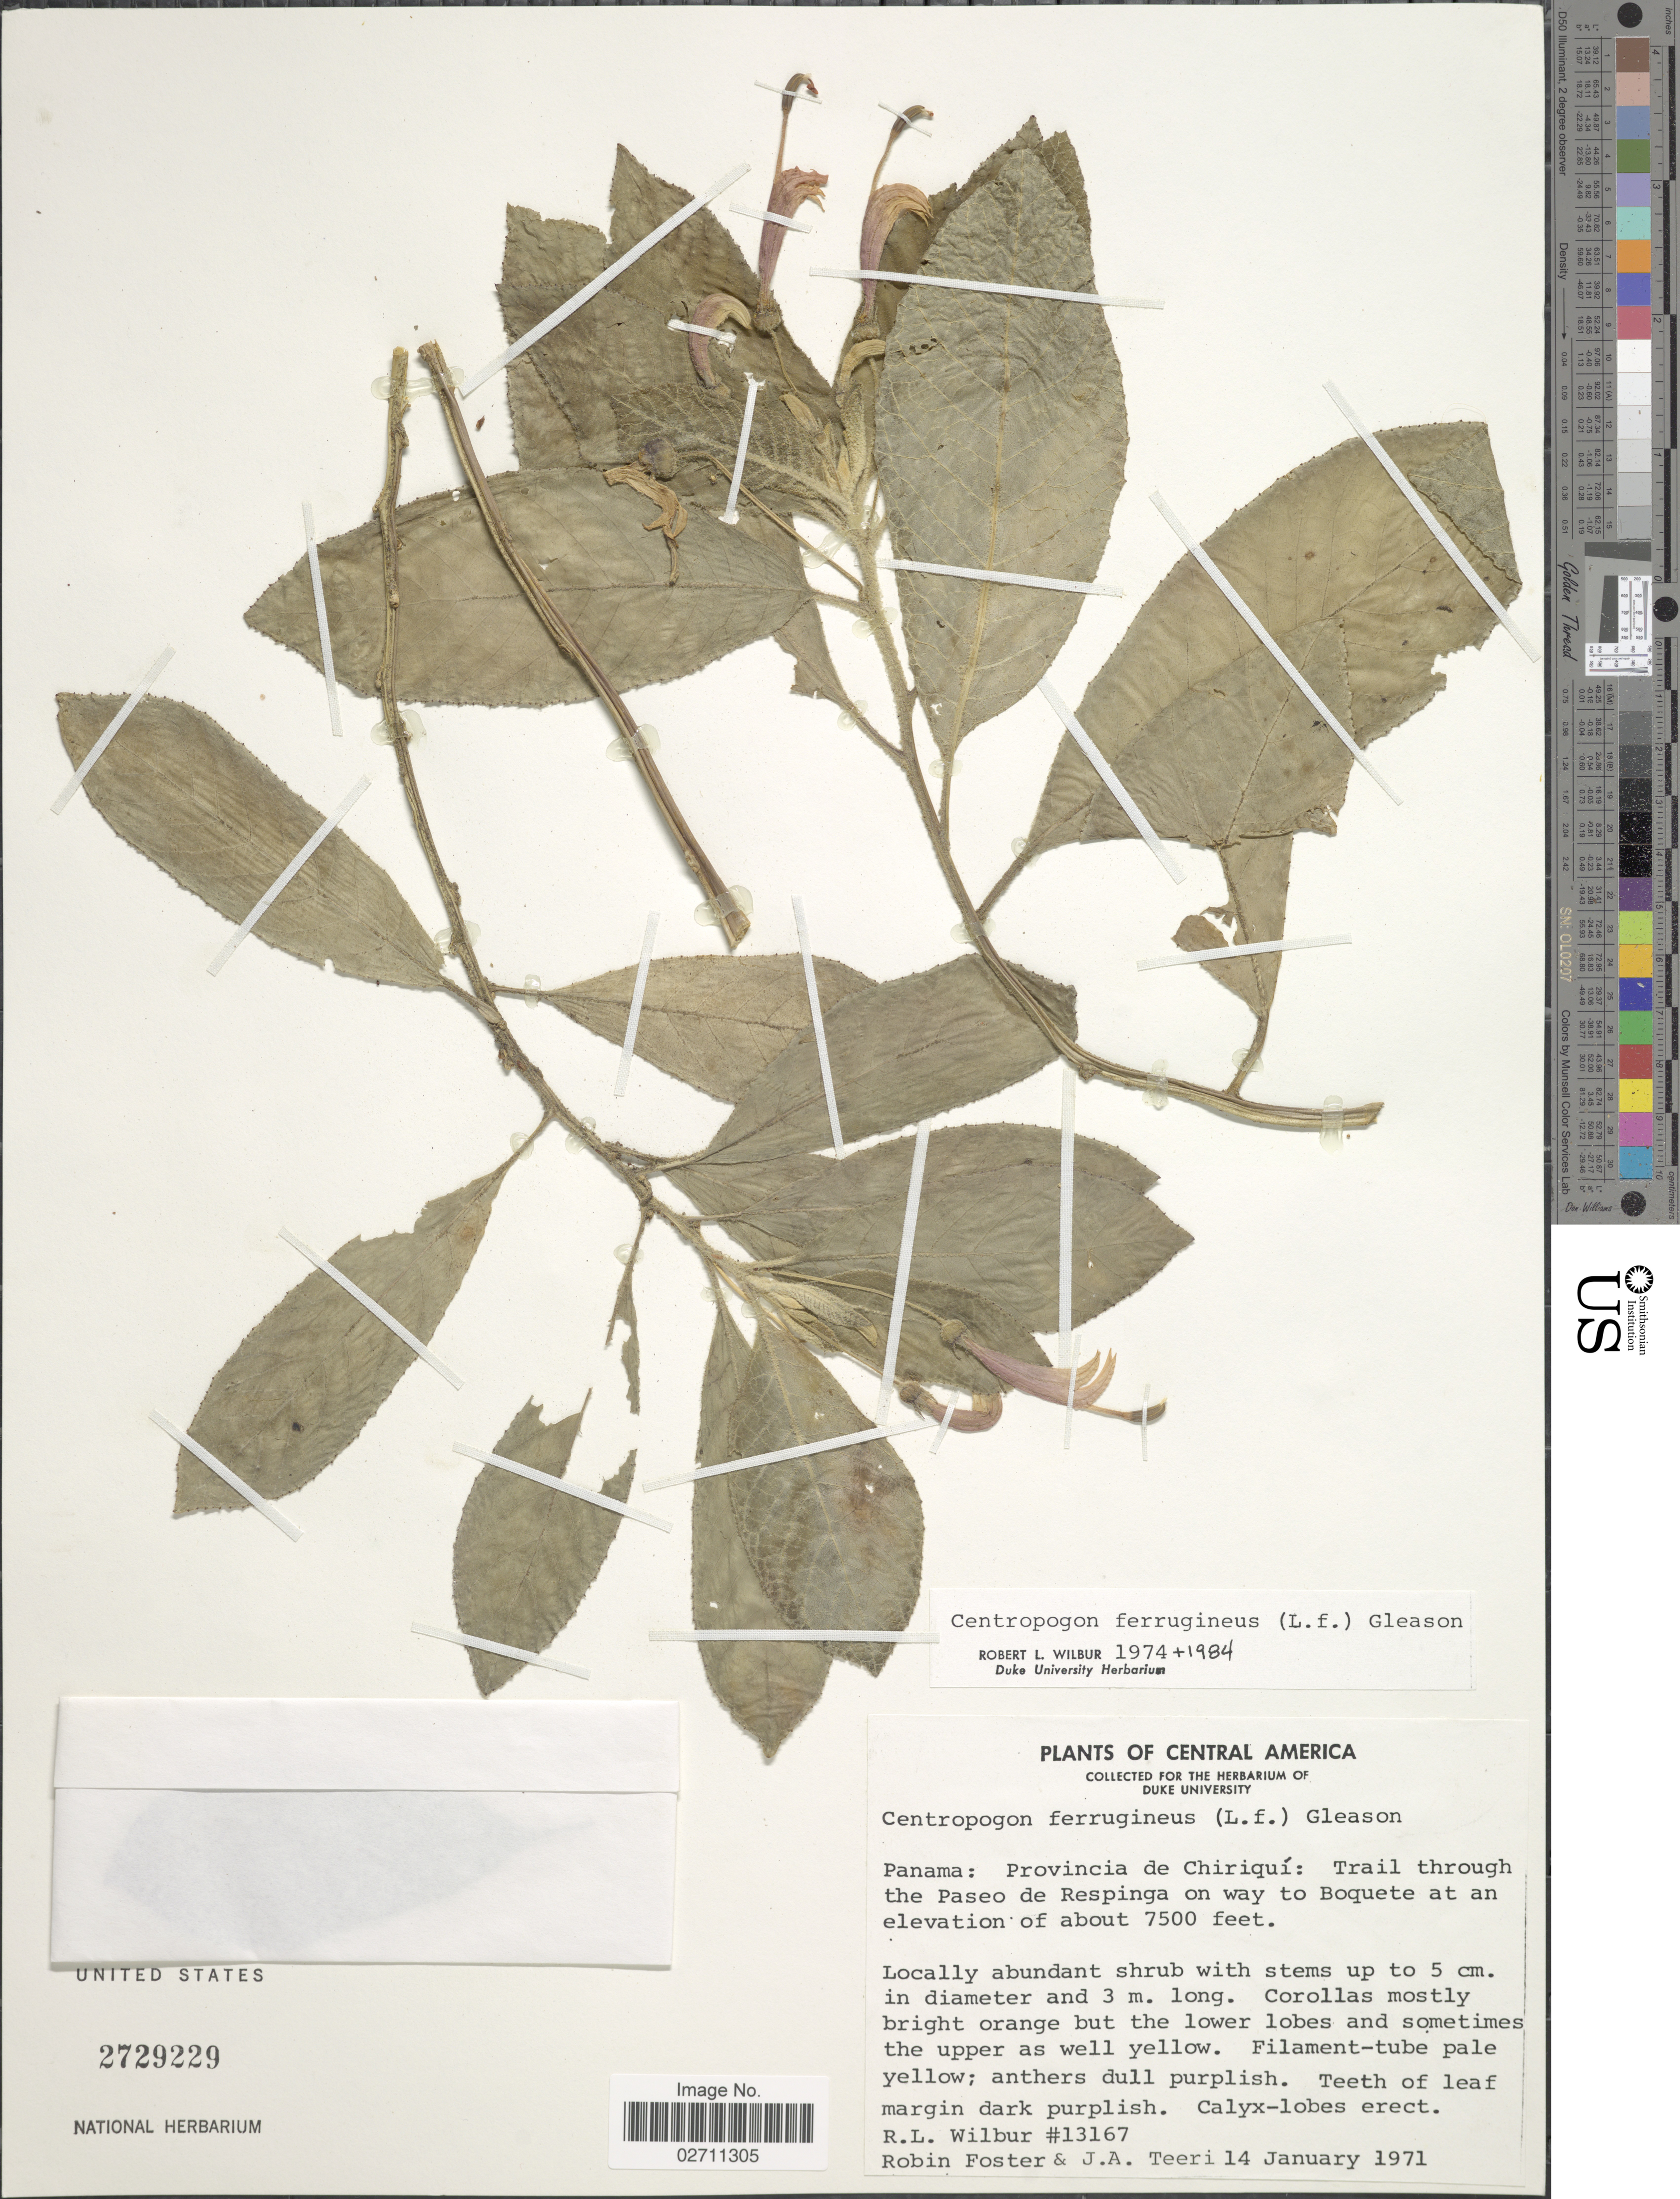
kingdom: Plantae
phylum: Tracheophyta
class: Magnoliopsida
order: Asterales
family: Campanulaceae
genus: Centropogon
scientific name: Centropogon ferrugineus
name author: (L. f.) Gleason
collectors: R. L. Wilbur, R. B. Foster & J. Teeri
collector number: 13167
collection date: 1971-01-14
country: Panama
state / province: Chiriqui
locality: Trail through the Paseo de Respinga on way to Boquete.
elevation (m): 2286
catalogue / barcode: US 2729229